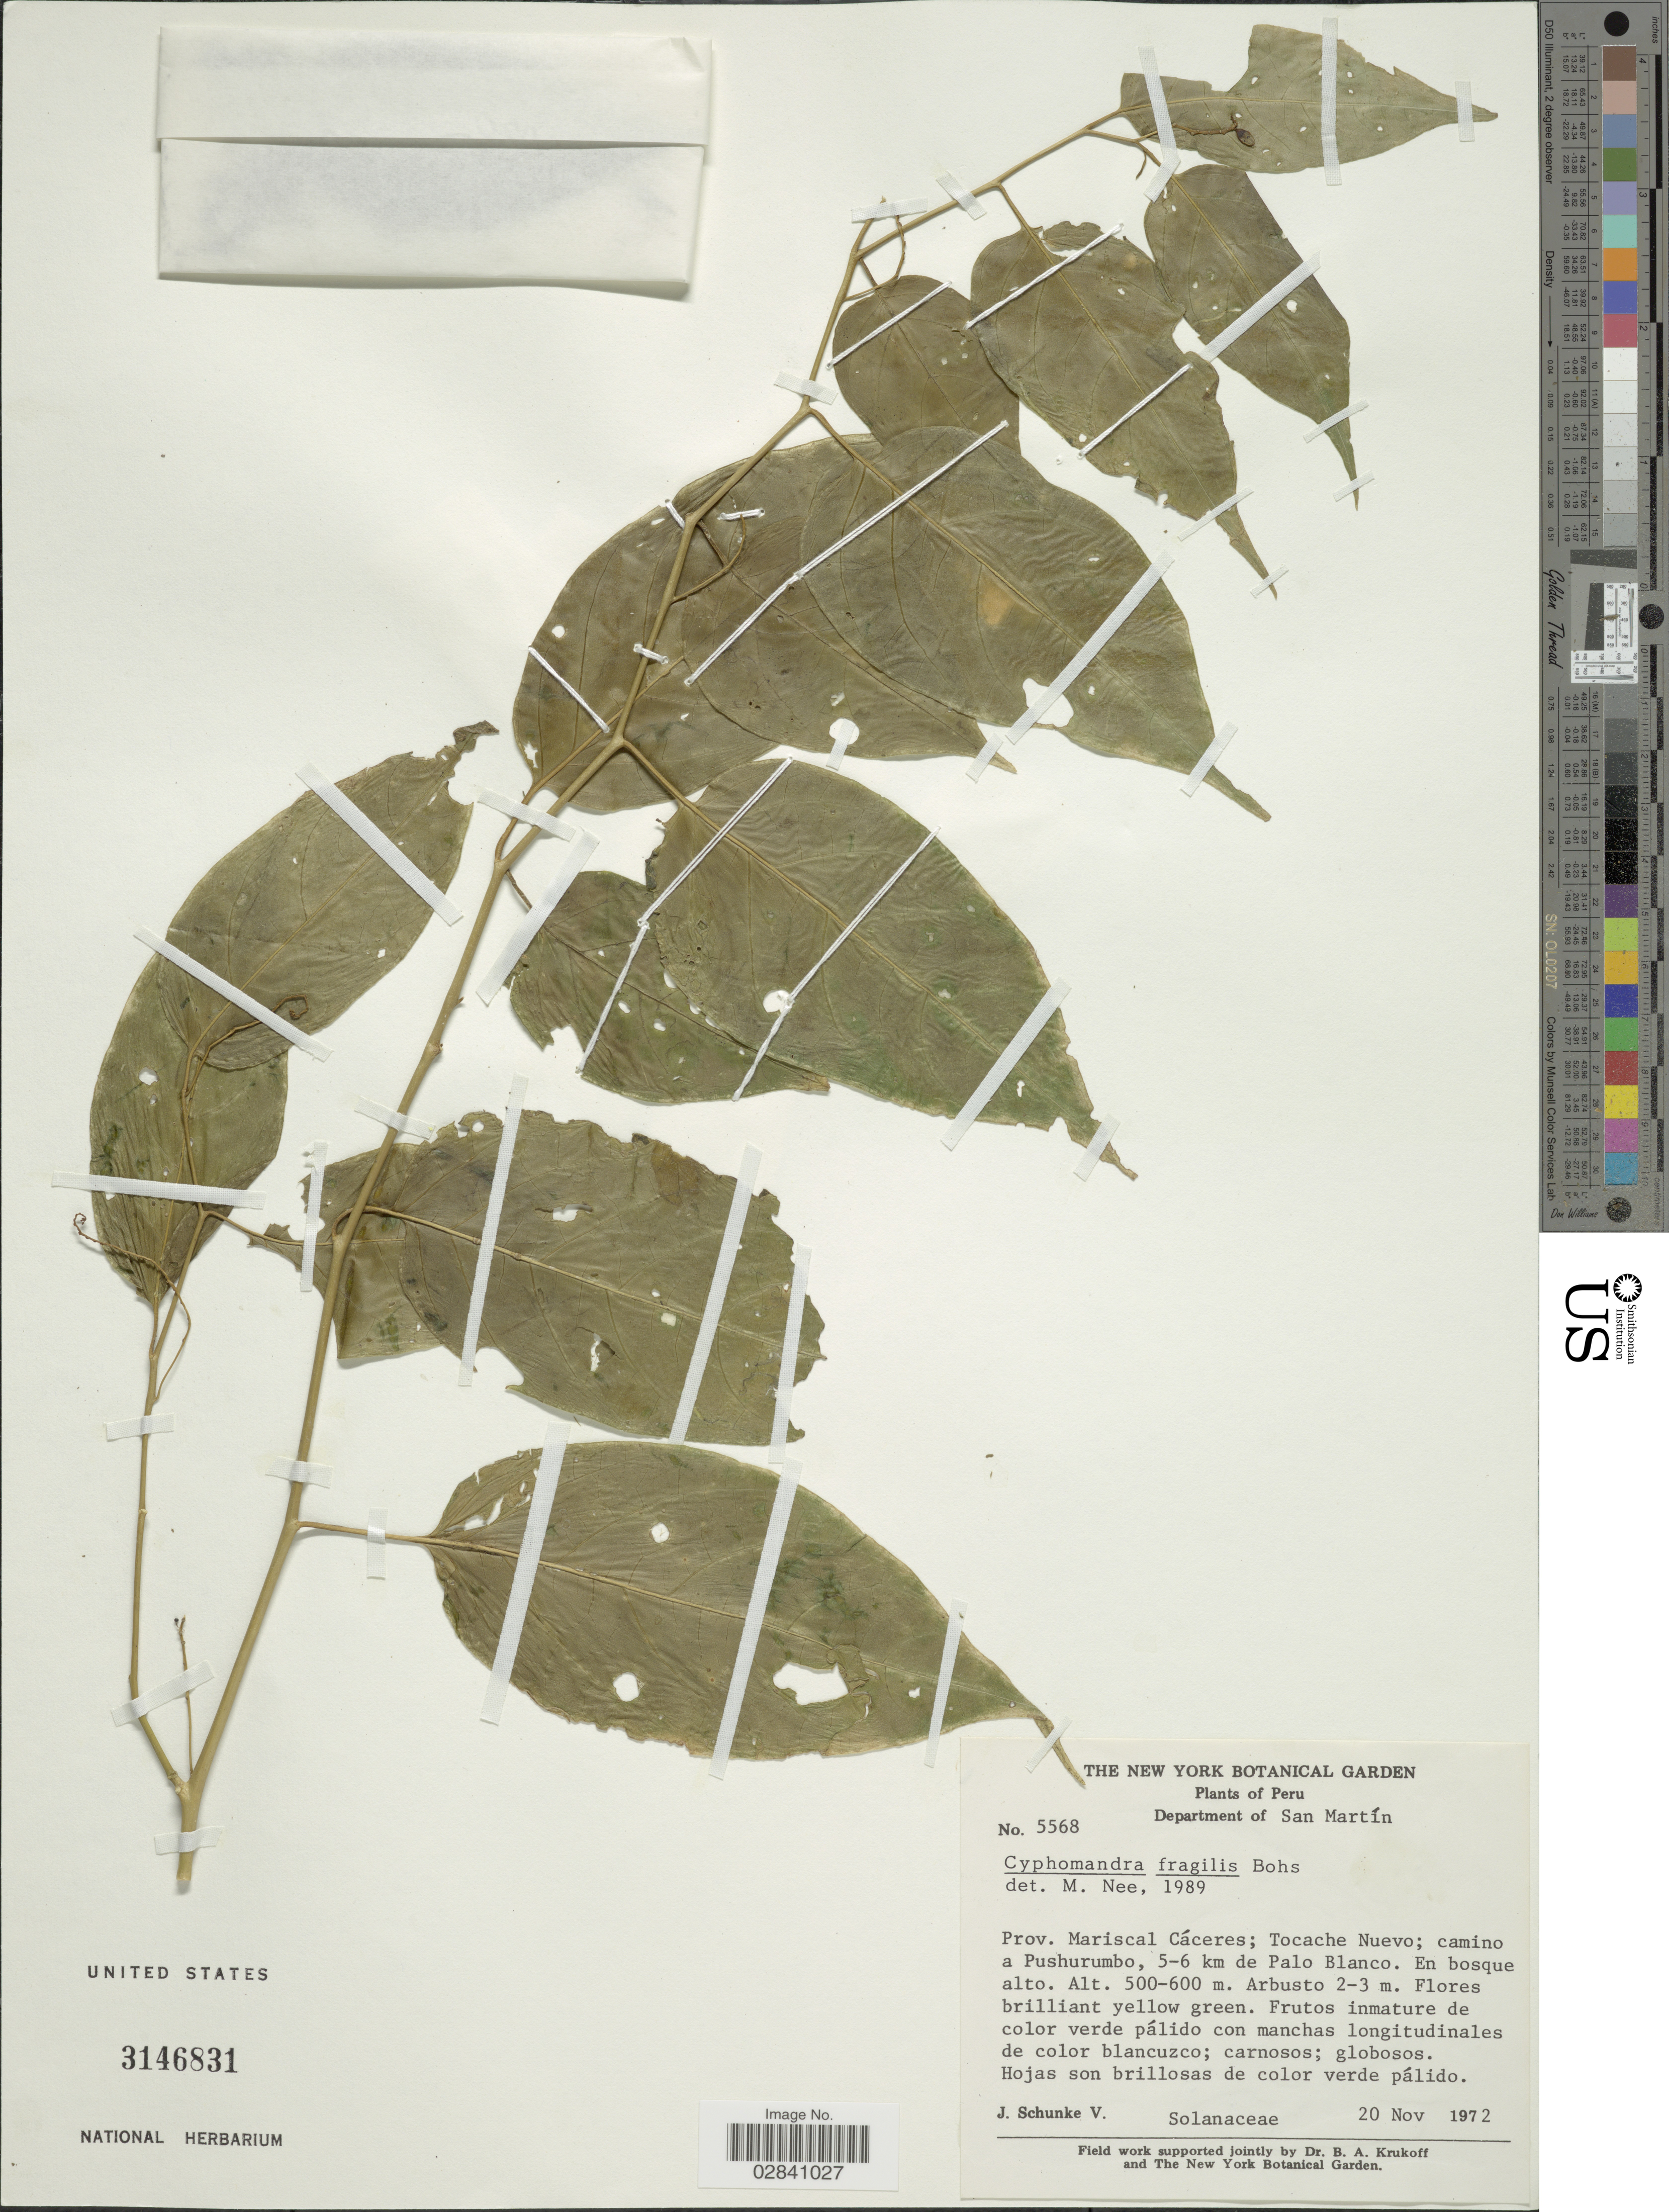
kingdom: Plantae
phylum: Tracheophyta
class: Magnoliopsida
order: Solanales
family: Solanaceae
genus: Cyphomandra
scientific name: Cyphomandra fragilis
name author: Bohs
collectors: J. Schunke Vigo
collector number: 5568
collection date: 1972-11-20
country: Peru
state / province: San Martín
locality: Department of San Martín. Prov. Mariscal Cáceres; Tocache Nuevo; camino a Pushurumbo, 5-6 km de Palo Blanco.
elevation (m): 500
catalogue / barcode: US 3146831